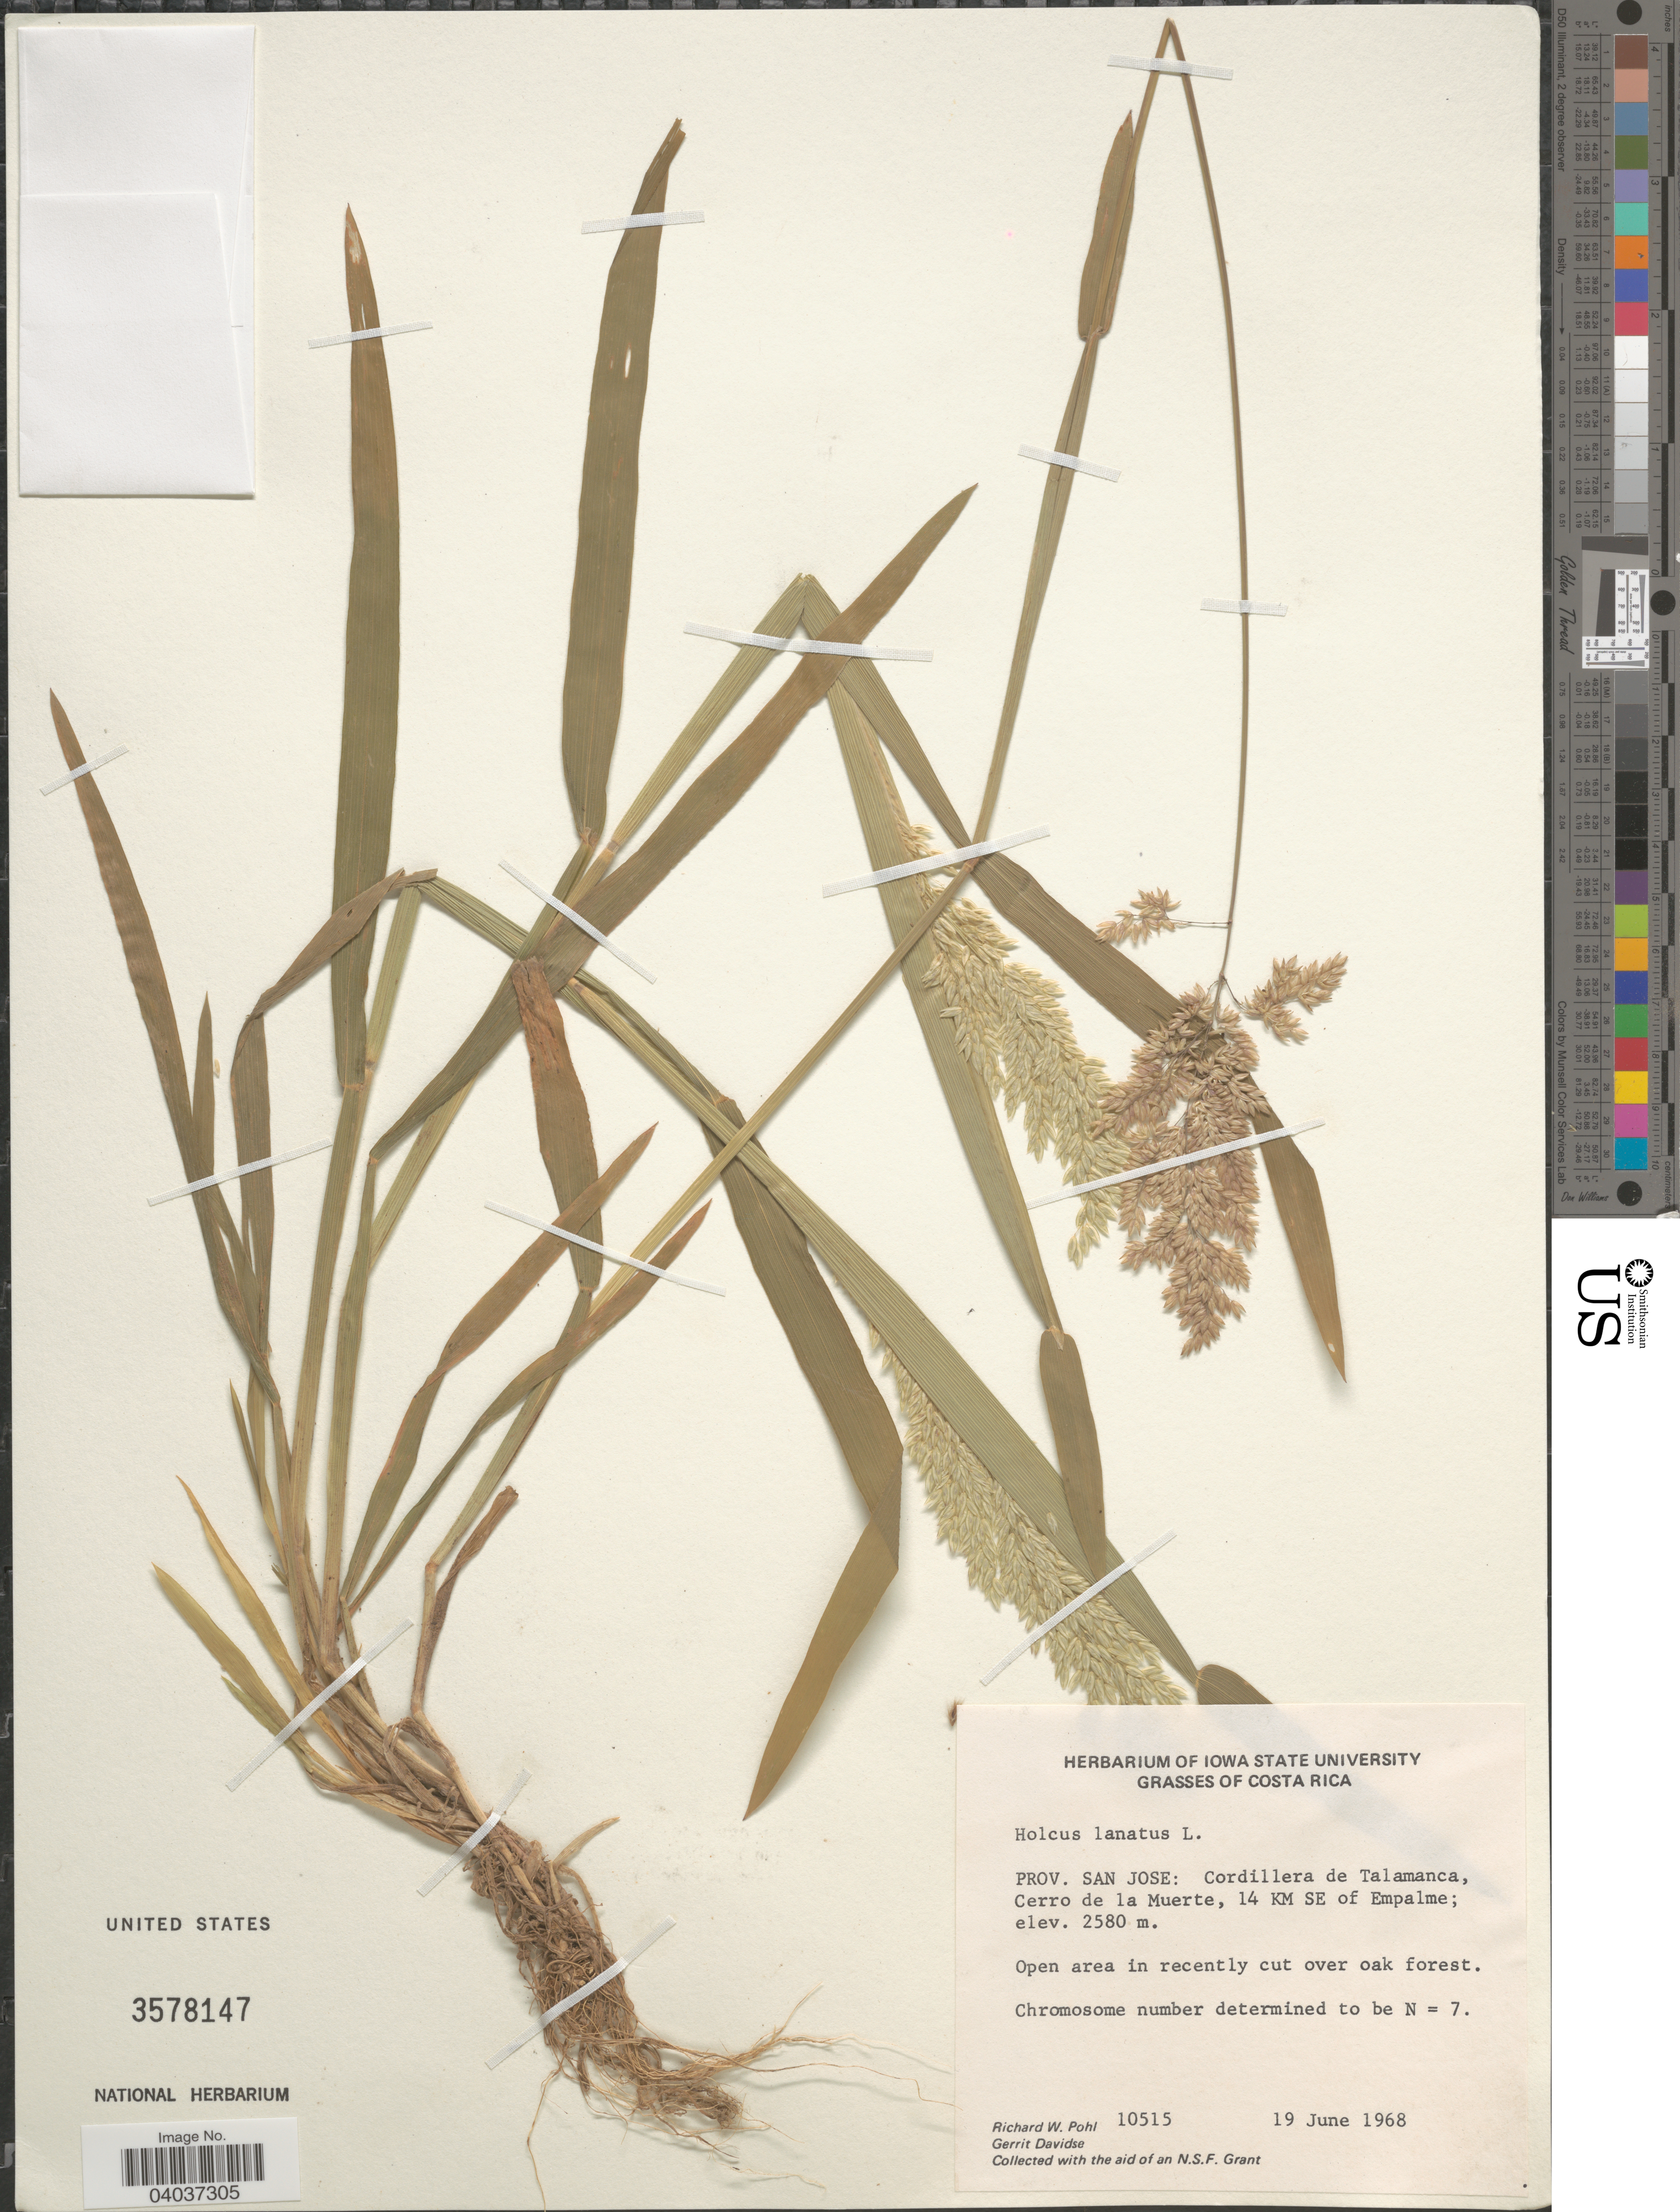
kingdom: Plantae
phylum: Tracheophyta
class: Liliopsida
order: Poales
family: Poaceae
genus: Holcus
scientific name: Holcus lanatus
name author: L.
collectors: R. W. Pohl & G. Davidse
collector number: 10515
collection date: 1968-06-19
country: Costa Rica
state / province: San José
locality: Cordillera de Talamanca, Cerro de la Muerte, 14 KM SE of Empalme.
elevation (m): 2580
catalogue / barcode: US 3578147